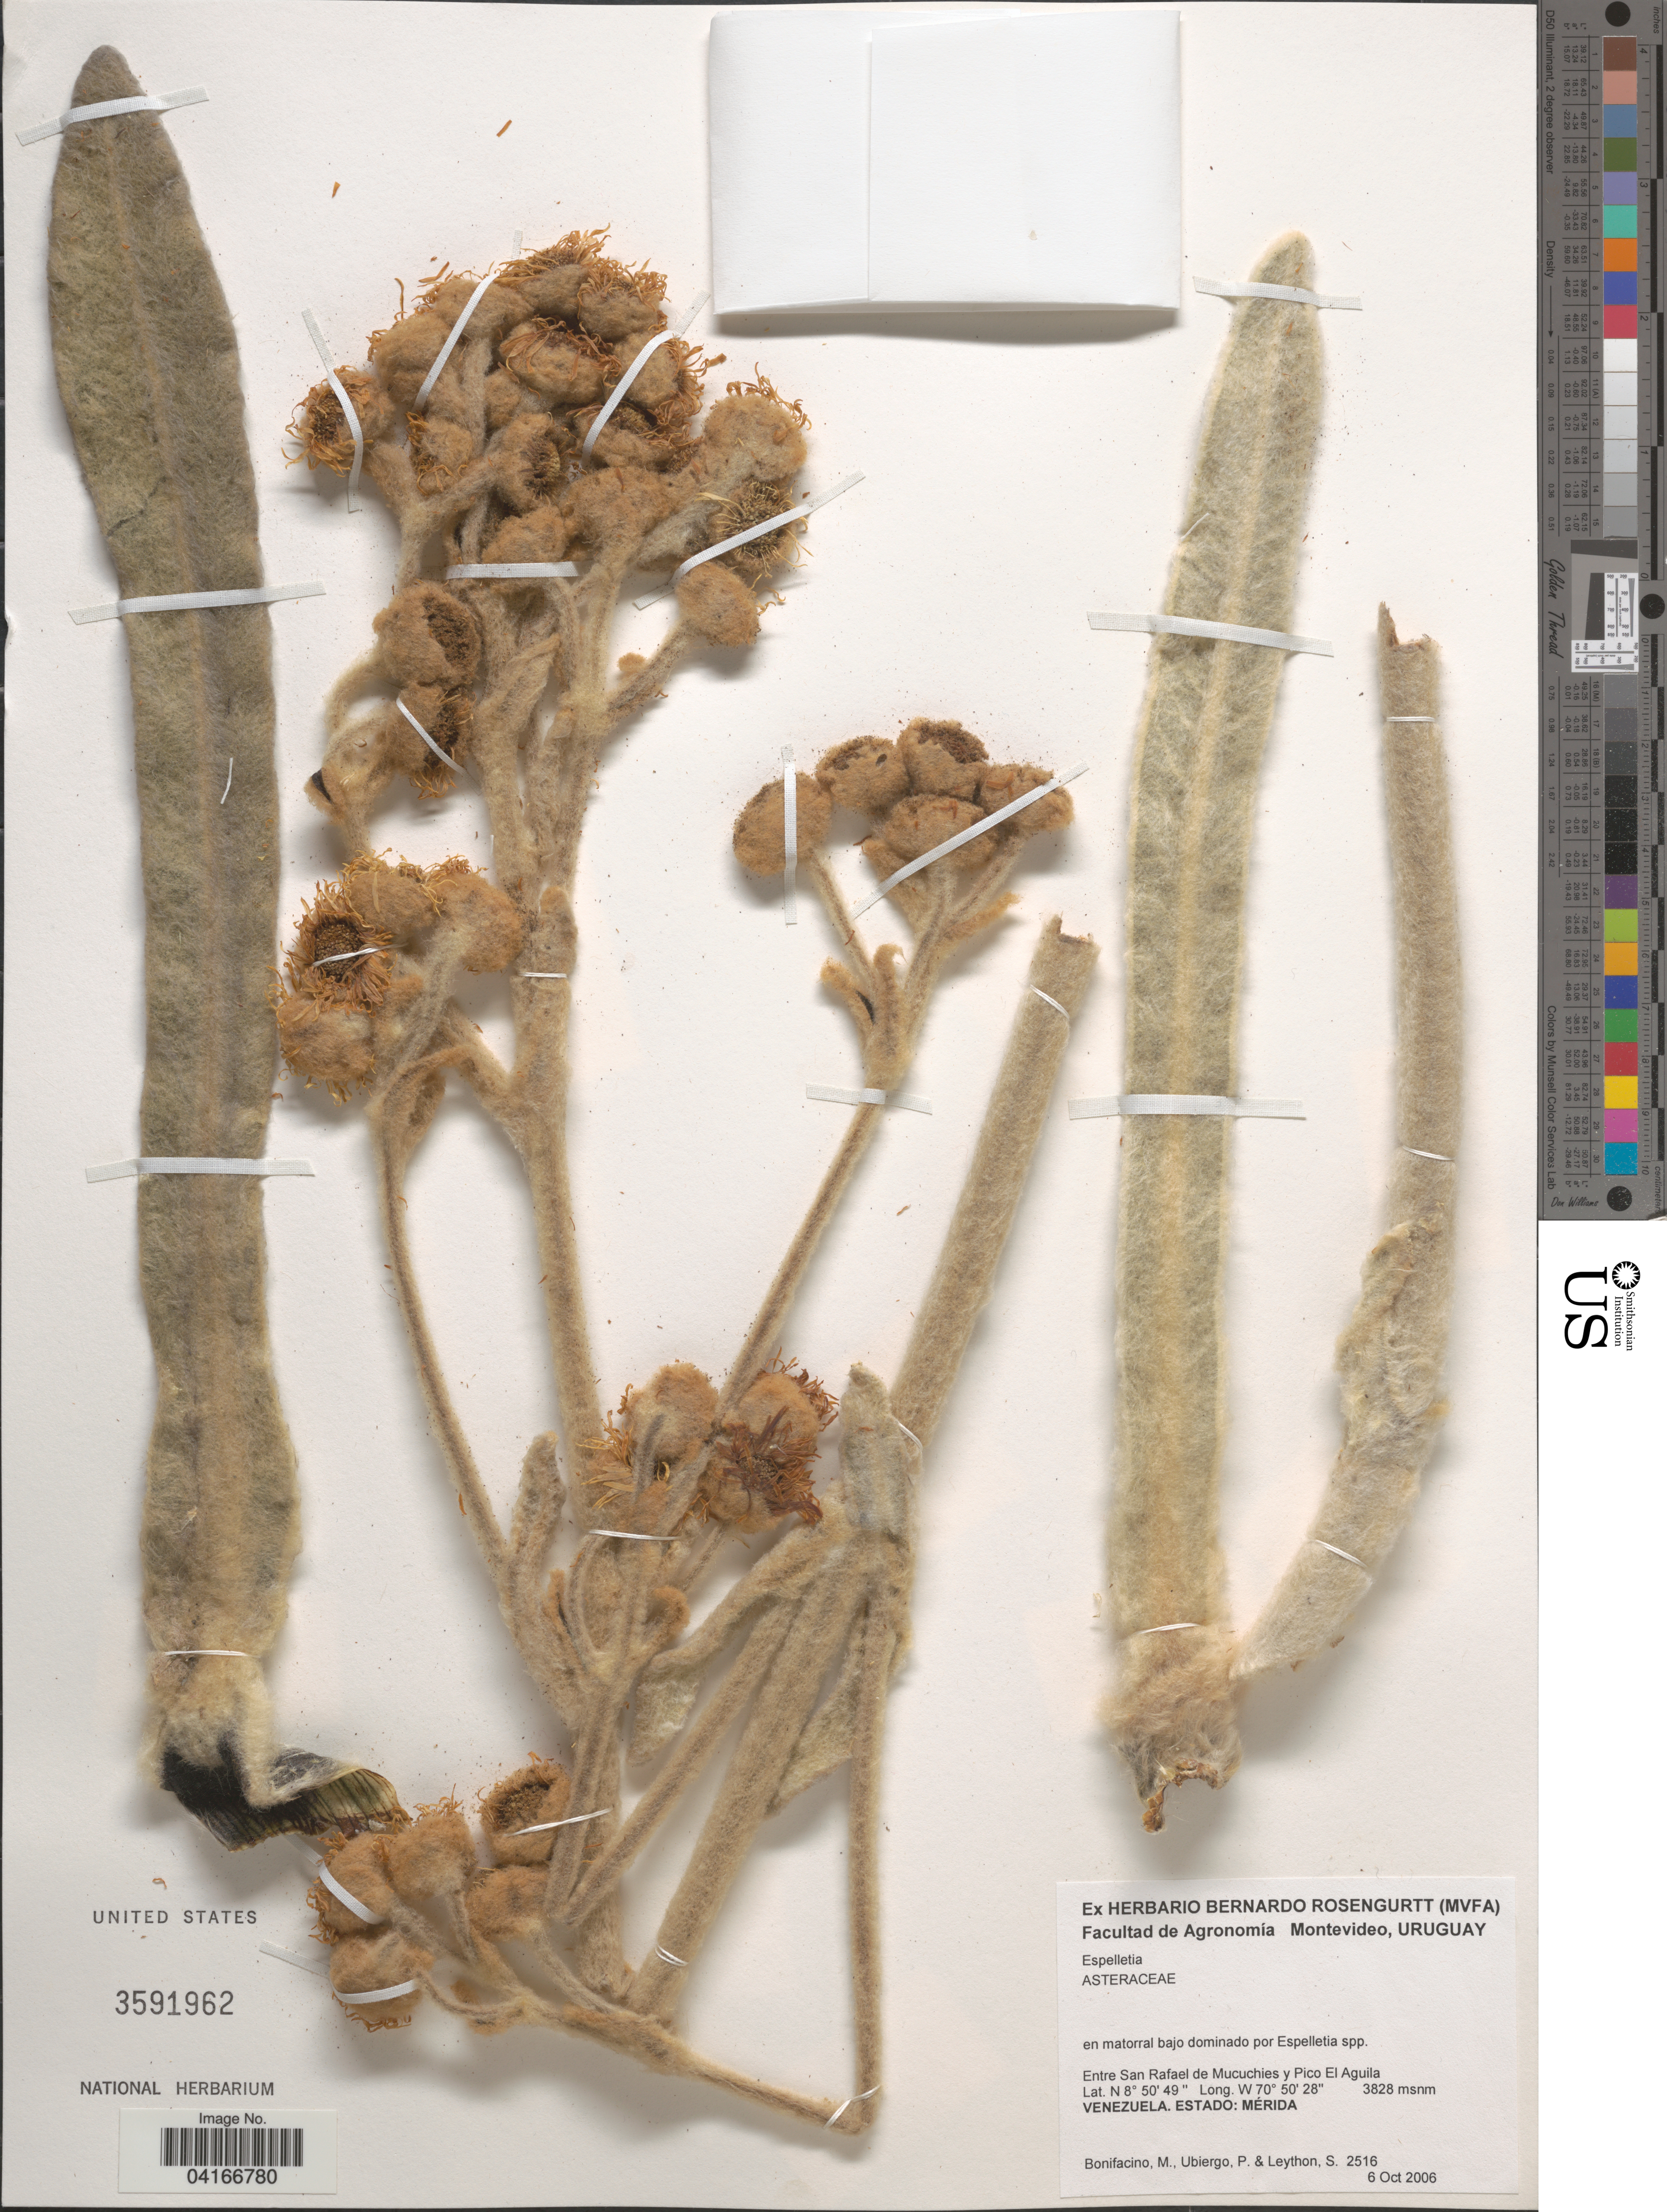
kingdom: Plantae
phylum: Tracheophyta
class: Magnoliopsida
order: Asterales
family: Asteraceae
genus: Espeletia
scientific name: Espeletia sp.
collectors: M. Bonifacino, P. Ubiergo & S. Leython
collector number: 2516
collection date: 2006-10-06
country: Venezuela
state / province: Merida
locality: Entre San Rafael de Mucuchies y Pico El Aguila.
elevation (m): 3828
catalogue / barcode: US 3591962